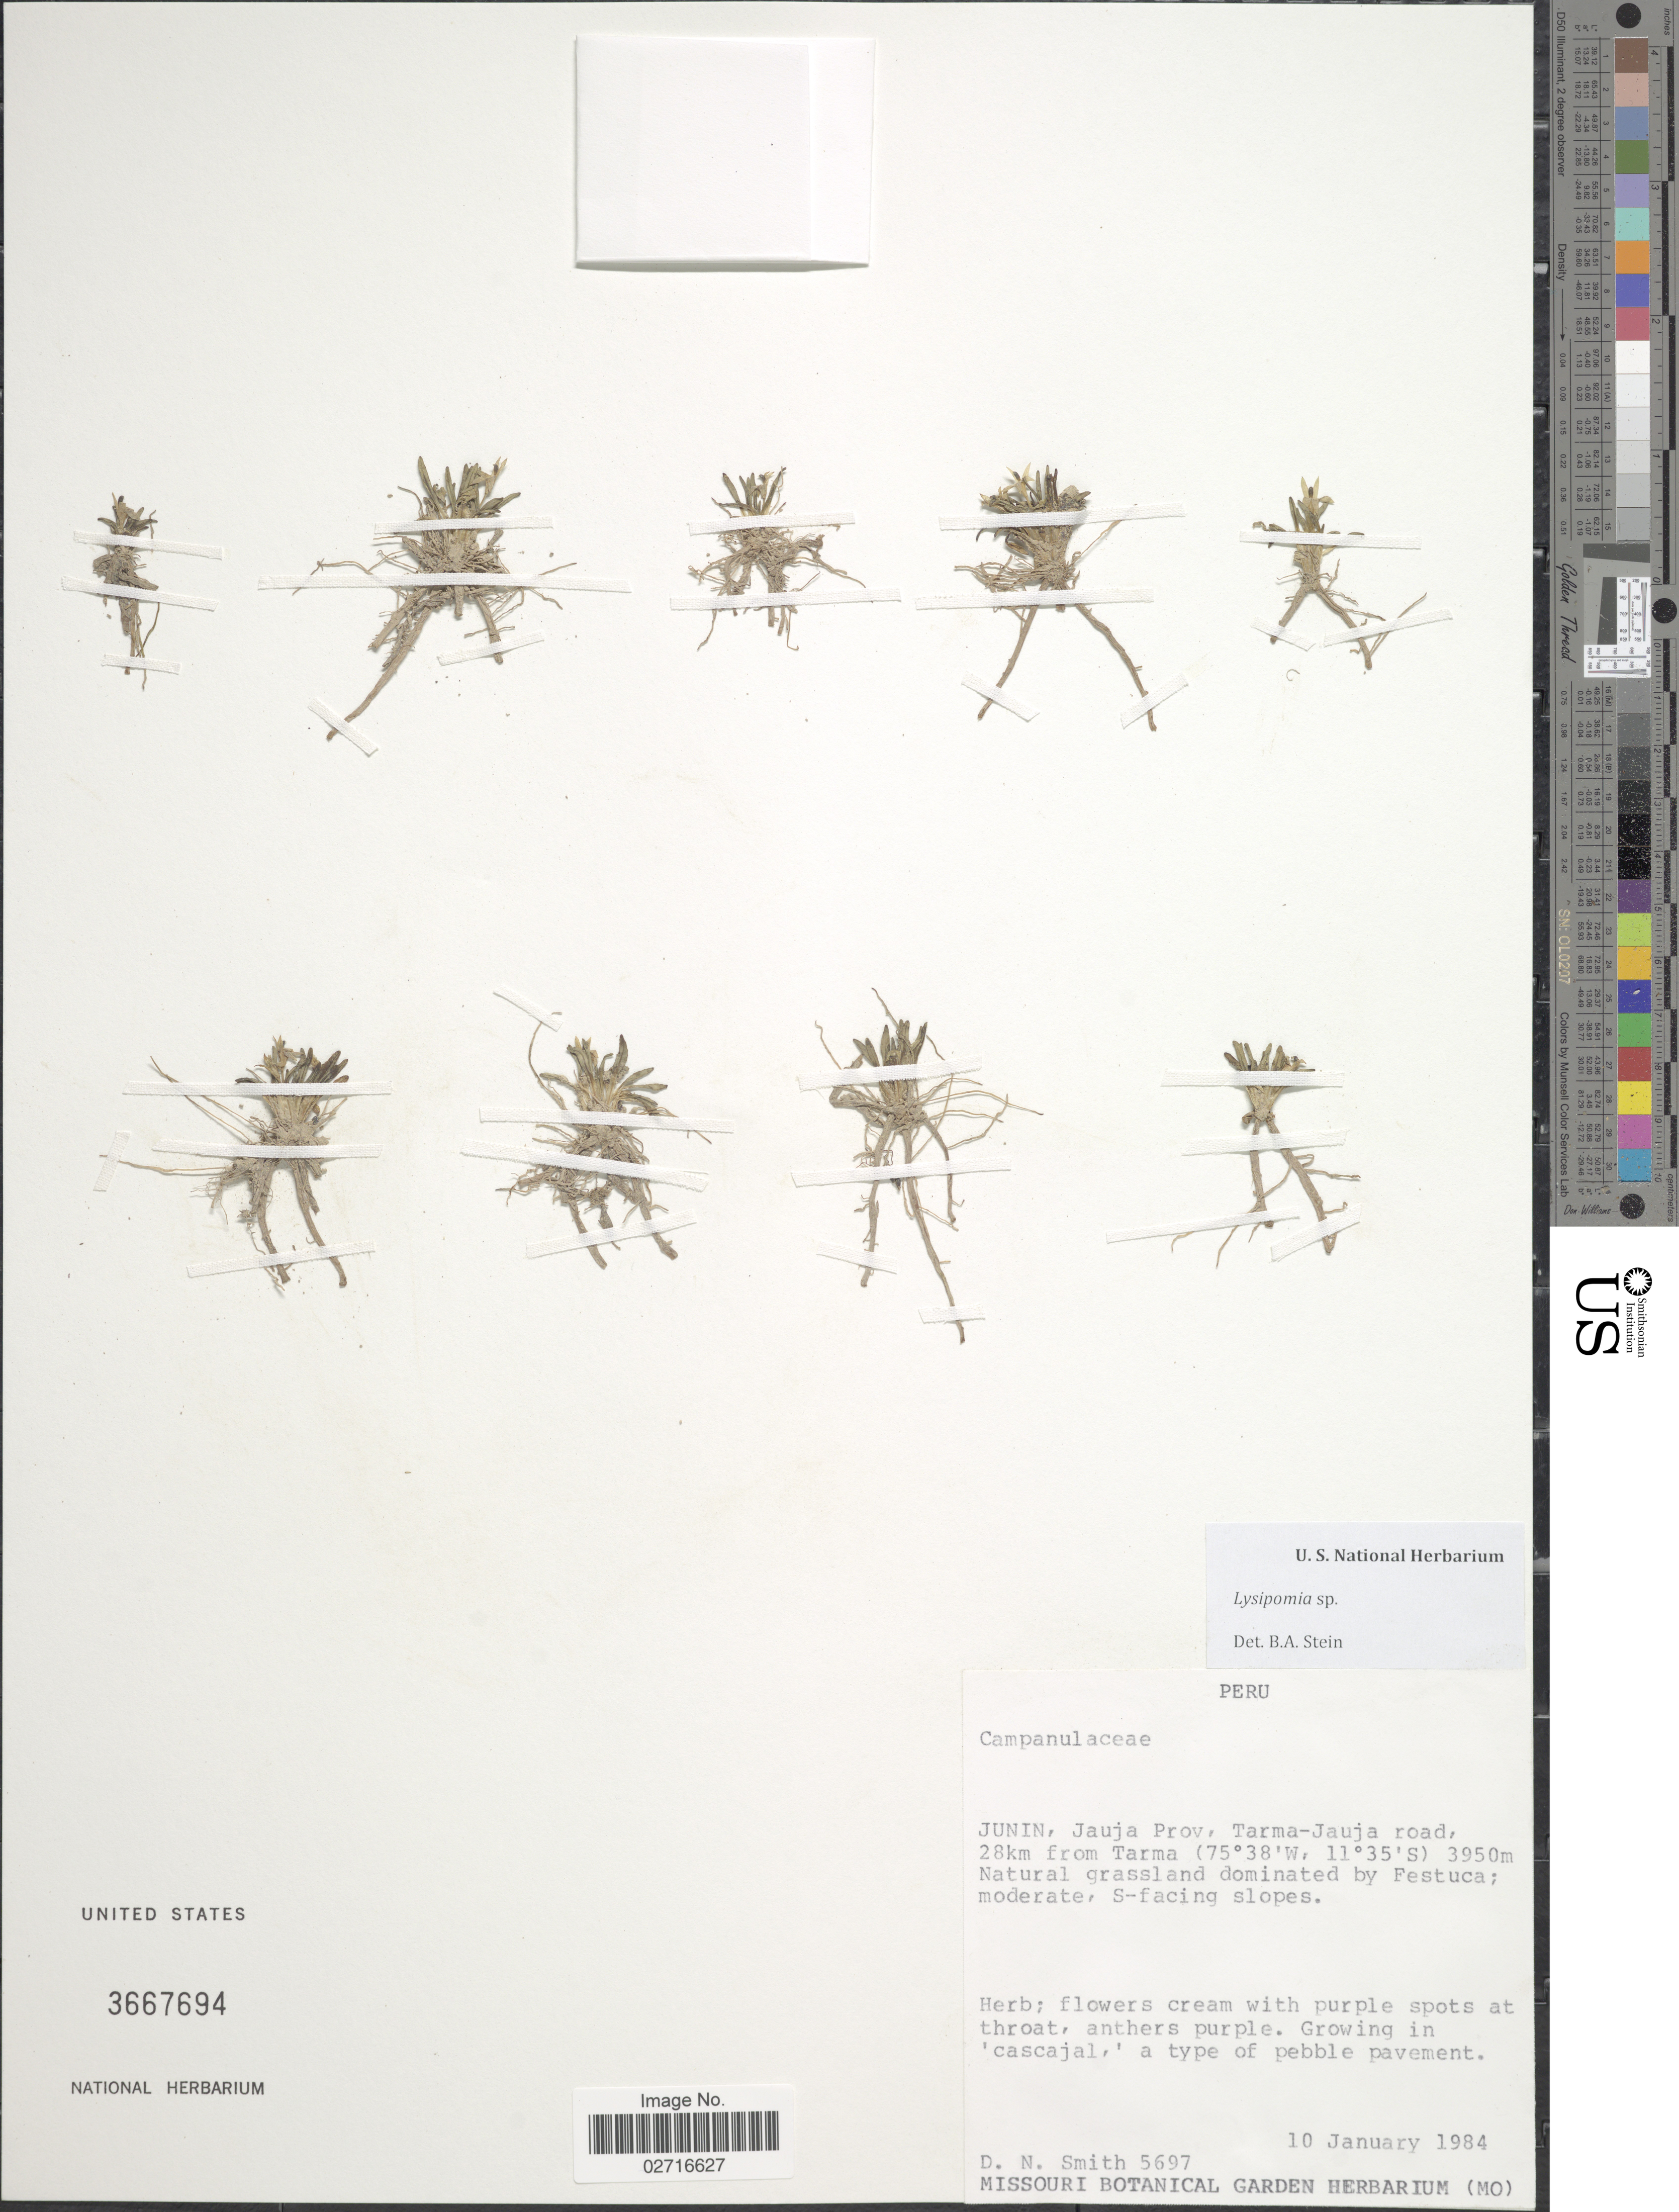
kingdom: Plantae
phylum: Tracheophyta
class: Magnoliopsida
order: Asterales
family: Campanulaceae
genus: Lysipomia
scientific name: Lysipomia sp.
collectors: D. Smith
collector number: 5697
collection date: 1984-01-10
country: Peru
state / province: Junín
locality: Jauja Prov, Tarma-Jauja road, 28 km from Tarma, S-facing slopes.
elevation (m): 3950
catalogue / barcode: US 3667694